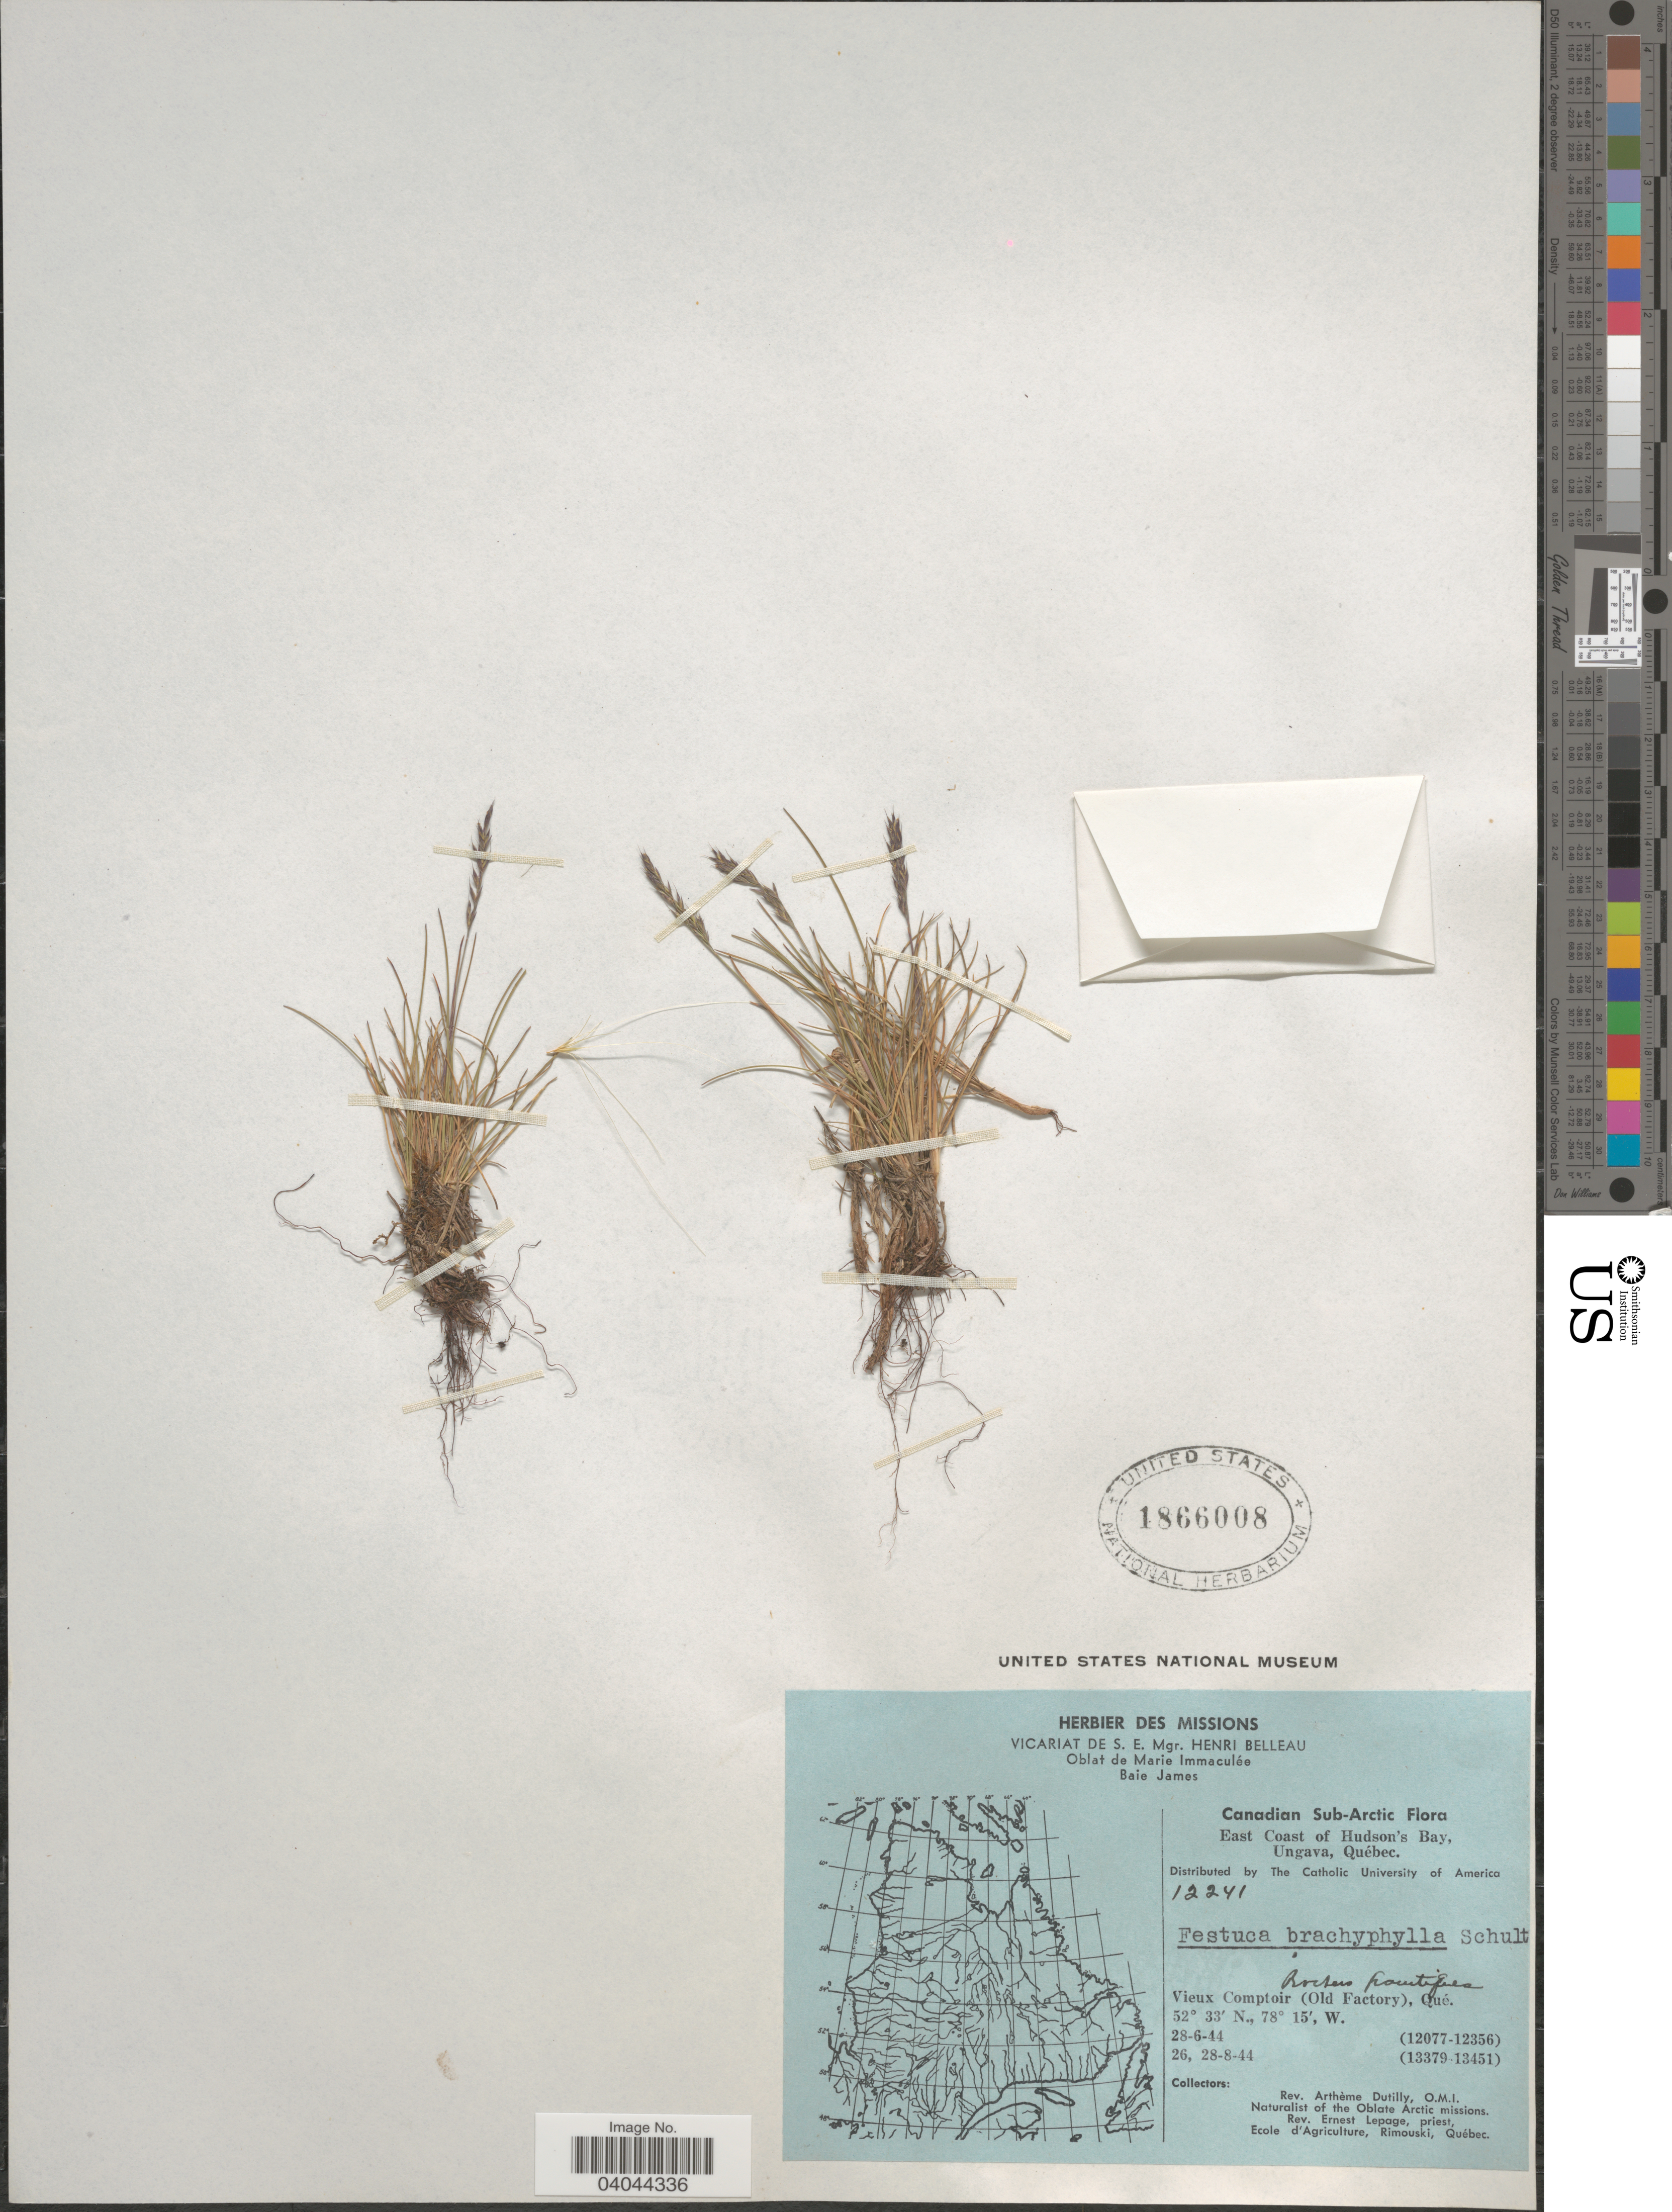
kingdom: Plantae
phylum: Tracheophyta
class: Liliopsida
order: Poales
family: Poaceae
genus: Festuca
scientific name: Festuca ovina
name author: L.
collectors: A. Dutilly & E. Lepage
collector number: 12241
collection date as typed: Transcribed d/m/y: 28/6/44 to 28/8/44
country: Canada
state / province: Quebec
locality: Canadian Sub-Arctic. East Coast of Hudson's Bay, Ungava. Vieux Comptoir (Old Factory).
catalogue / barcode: US 1866008